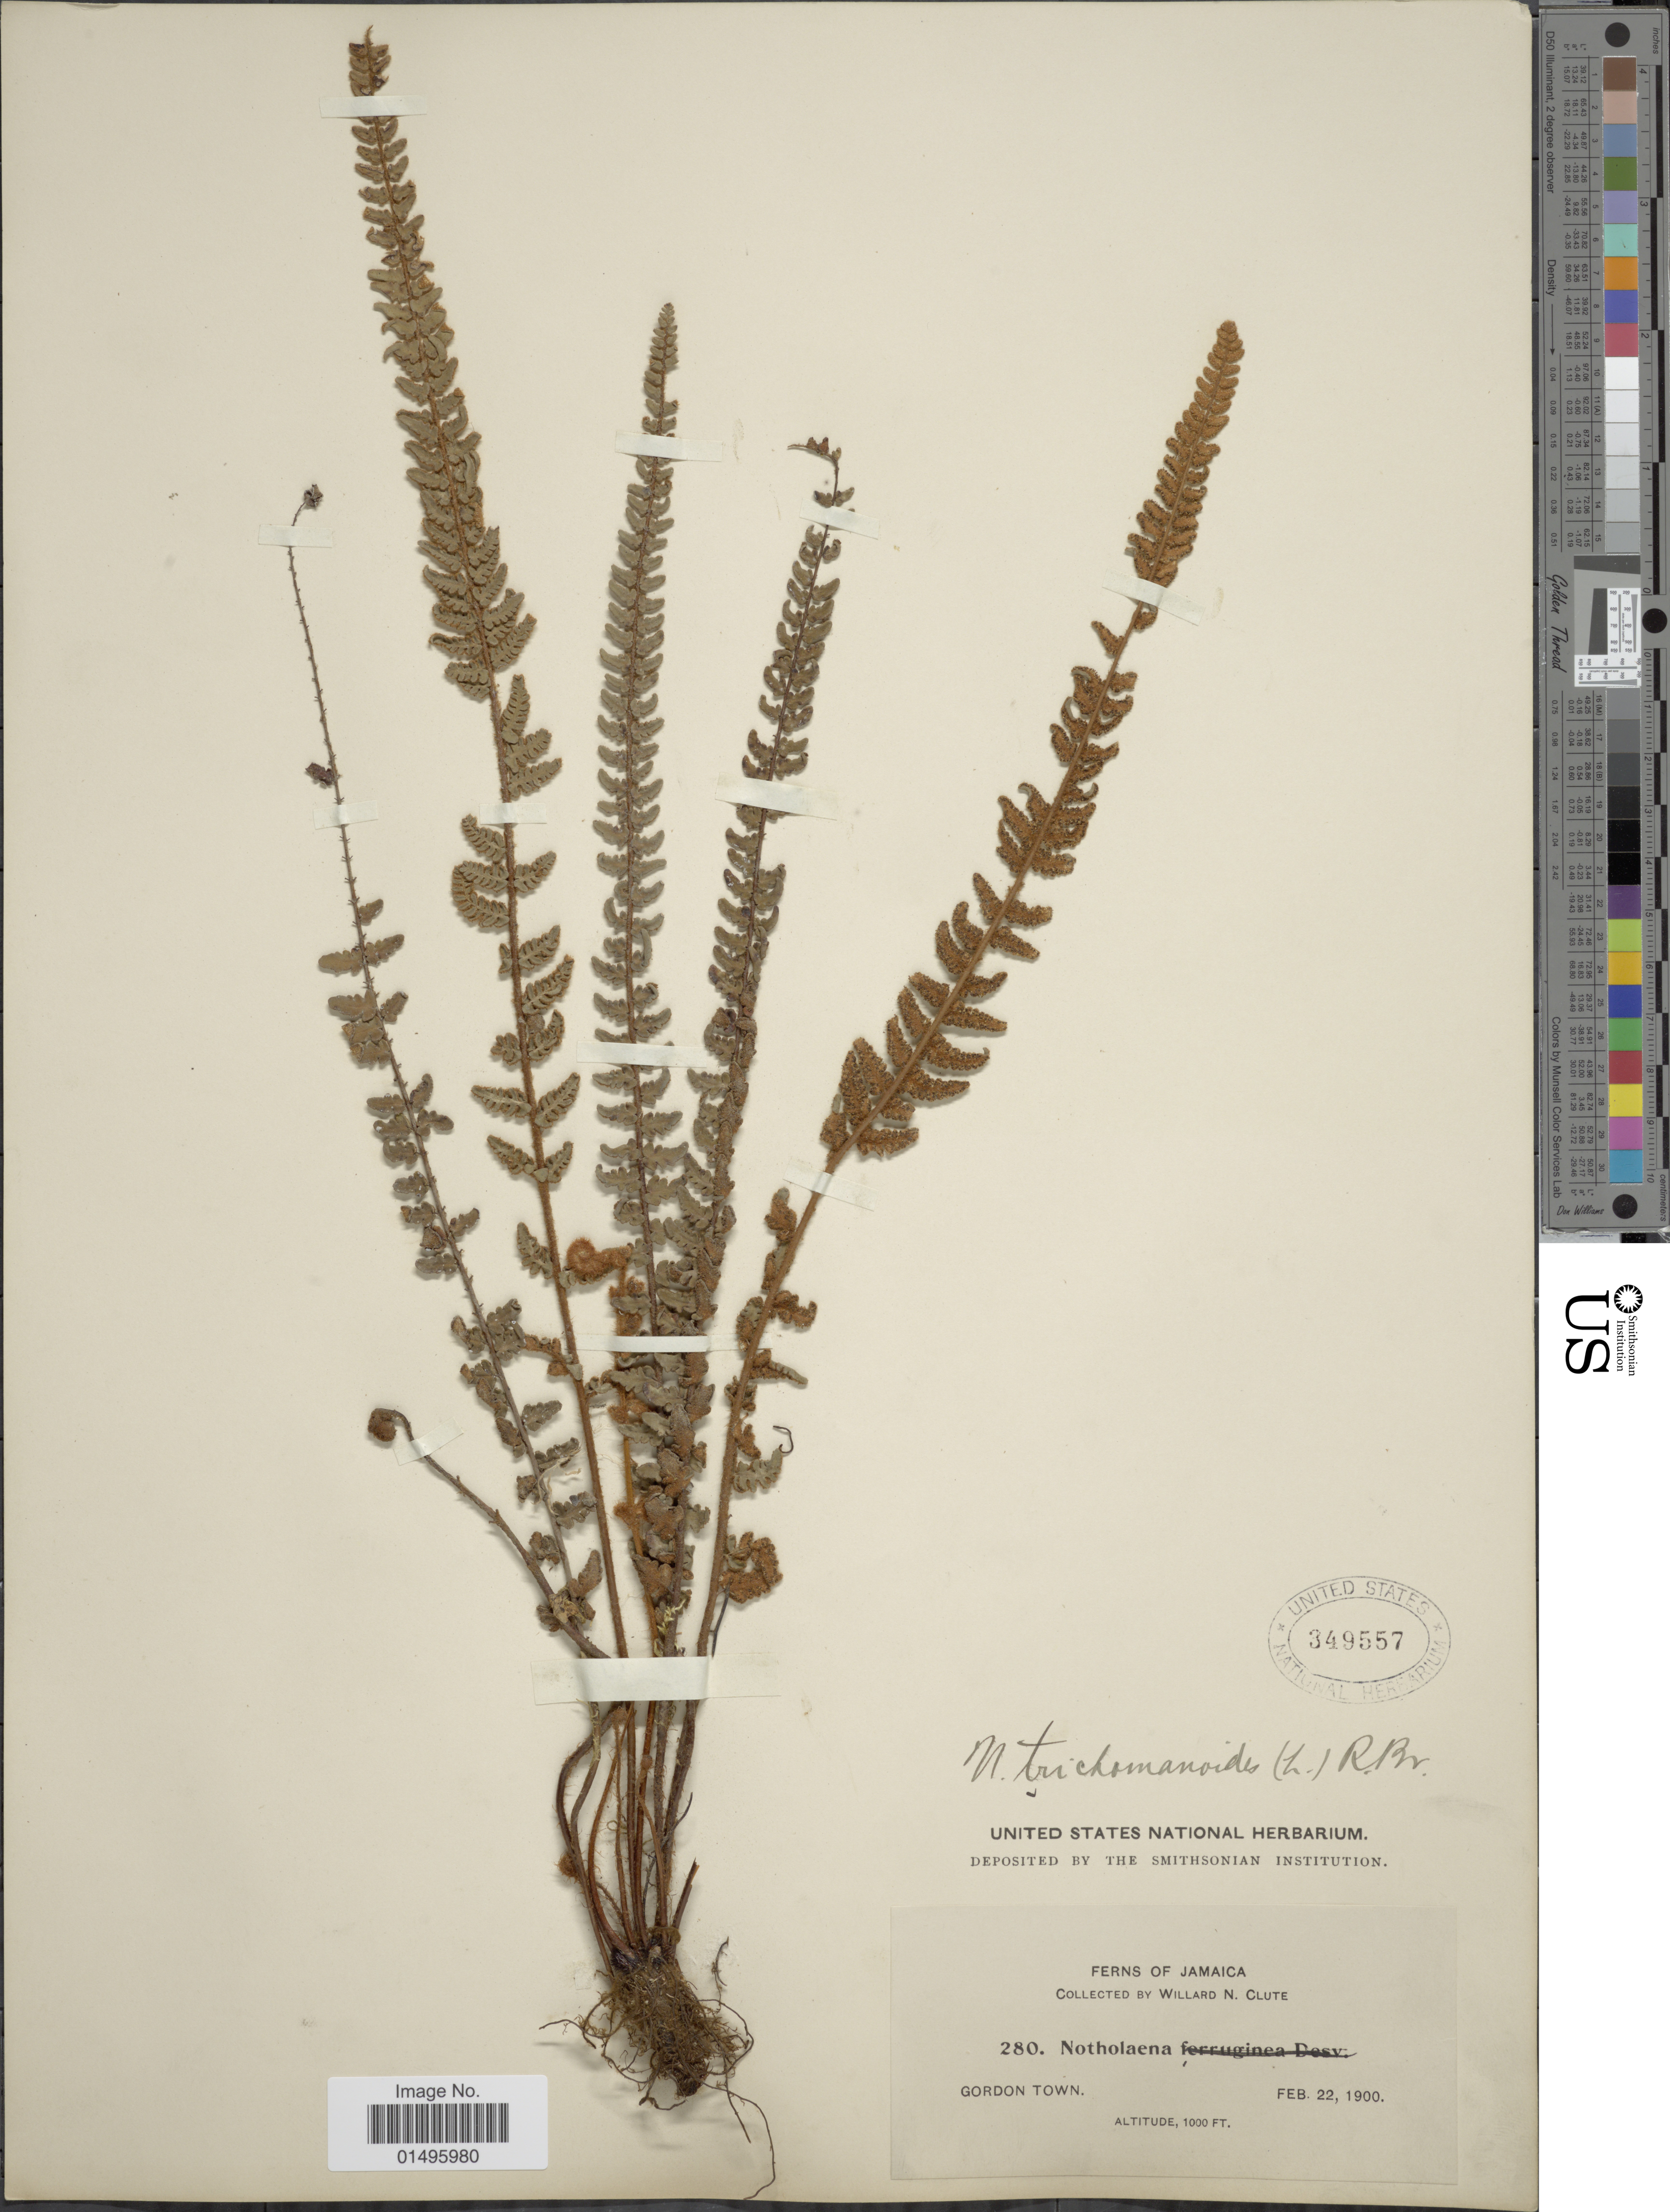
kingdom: Plantae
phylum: Tracheophyta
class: Polypodiopsida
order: Polypodiales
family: Pteridaceae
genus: Notholaena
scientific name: Notholaena trichomanoides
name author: (L.) Desv.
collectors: W. N. Clute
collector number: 280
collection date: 1900-02-22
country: Jamaica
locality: Jamaica, Gordon Town.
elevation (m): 305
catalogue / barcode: US 349557